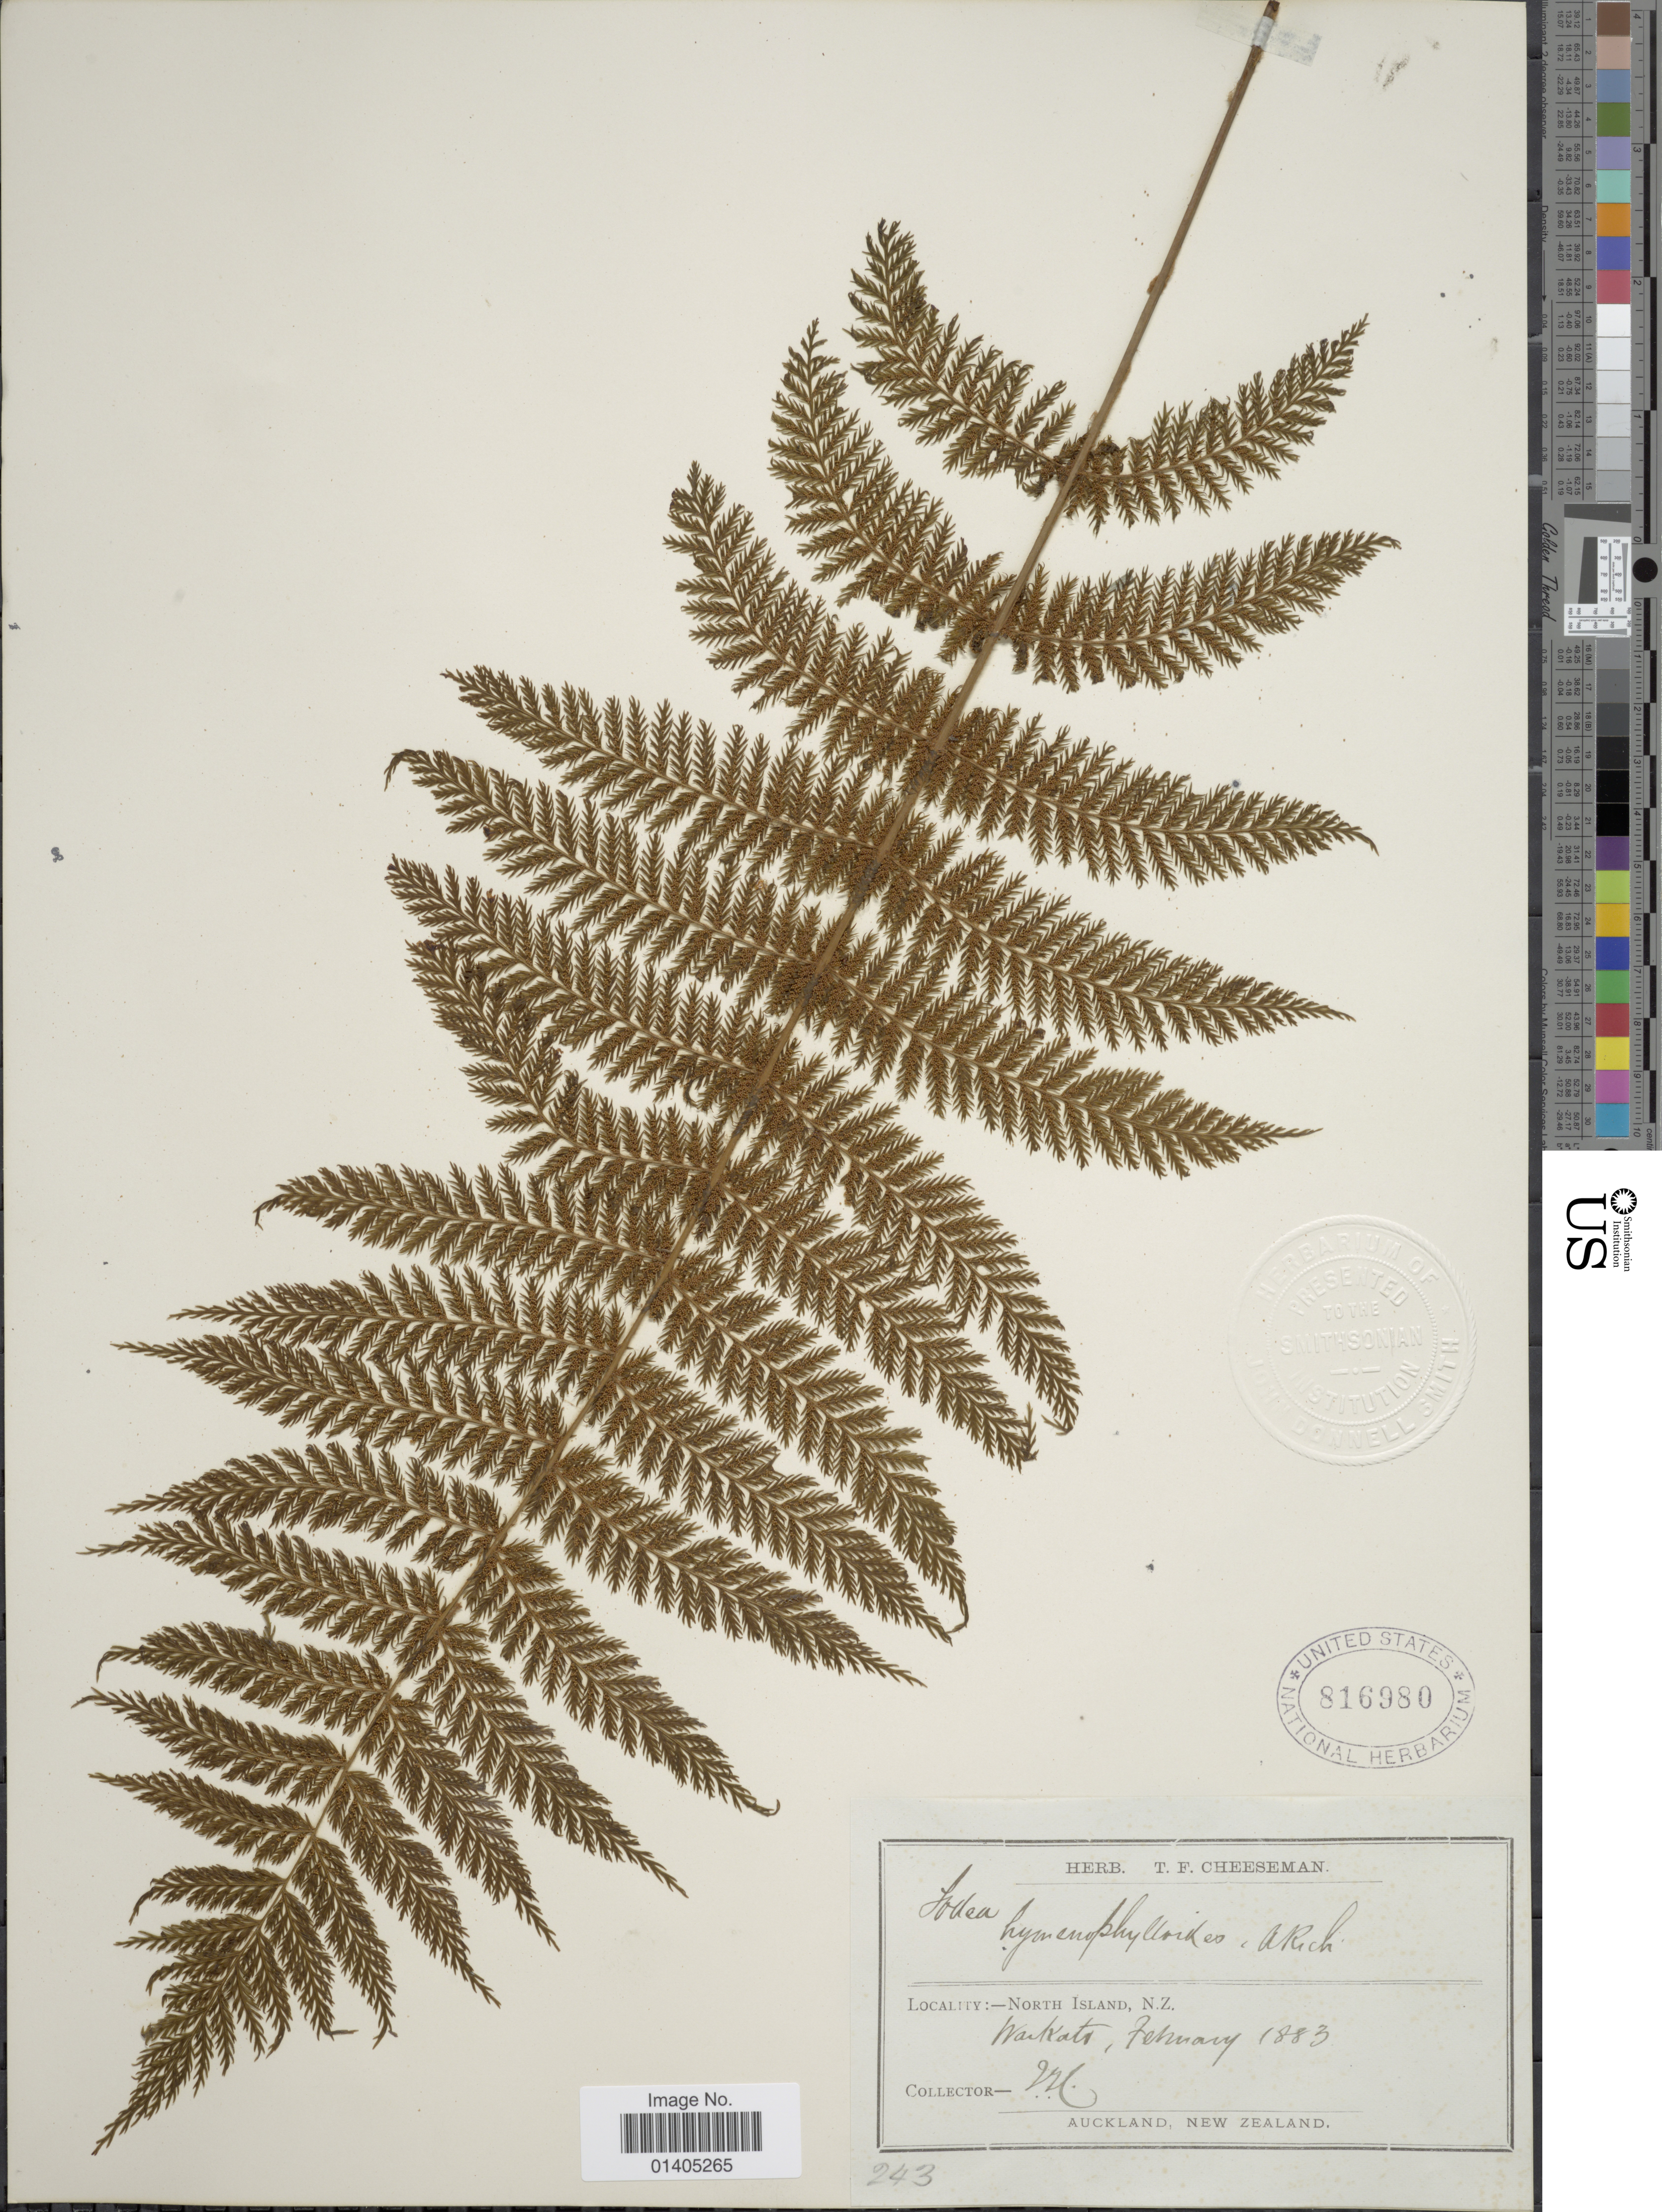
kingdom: Plantae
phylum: Tracheophyta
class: Polypodiopsida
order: Osmundales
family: Osmundaceae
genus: Leptopteris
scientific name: Leptopteris hymenophylloides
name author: (A. Rich.) C. Presl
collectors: T. F. Cheeseman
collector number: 243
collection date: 1883-02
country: New Zealand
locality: North island, Wakato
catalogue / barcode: US 816980